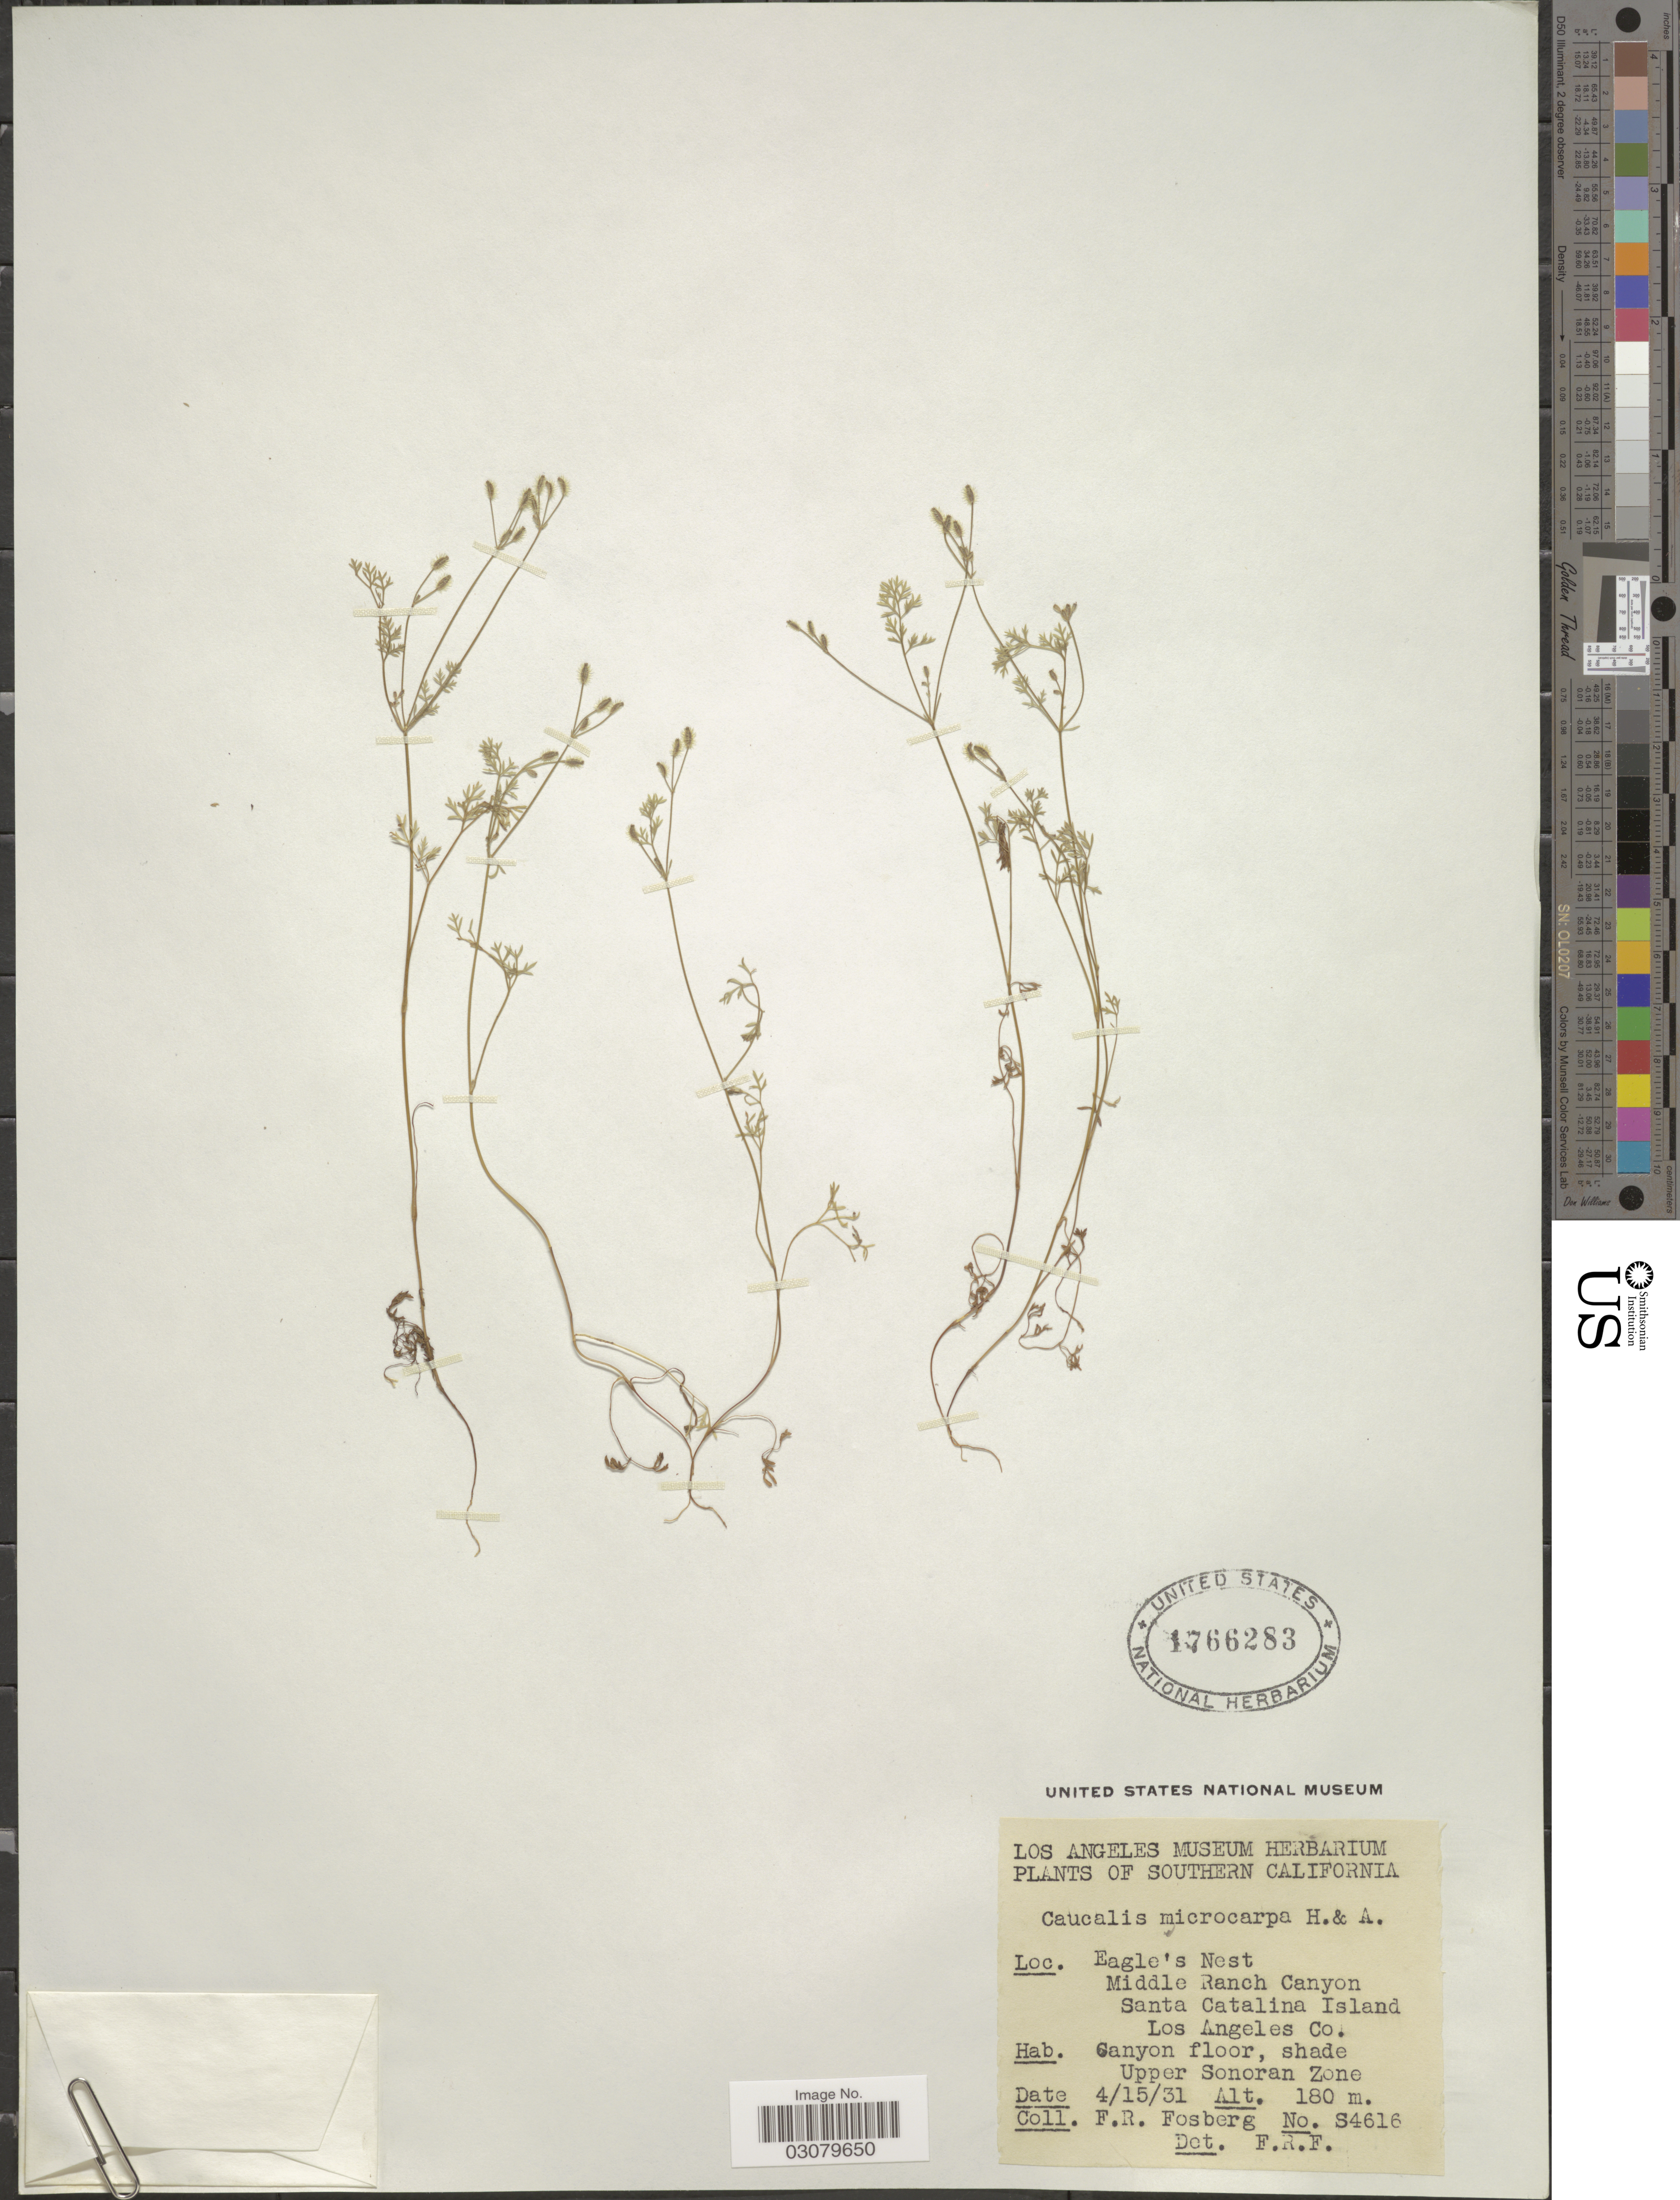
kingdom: Plantae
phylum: Tracheophyta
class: Magnoliopsida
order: Apiales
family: Apiaceae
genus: Caucalis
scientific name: Caucalis microcarpa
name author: Hook. & Arn.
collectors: F. R. Fosberg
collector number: S4616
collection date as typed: Transcribed d/m/y: 15/4/31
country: United States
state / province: California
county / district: Los Angeles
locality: South California. Eagle's Nest Middle Ranch Canyon Santa Catalina Island Los Angeles Co. Canyon floor, shade Upper Sonoran Zone.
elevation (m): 180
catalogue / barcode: US 1766283